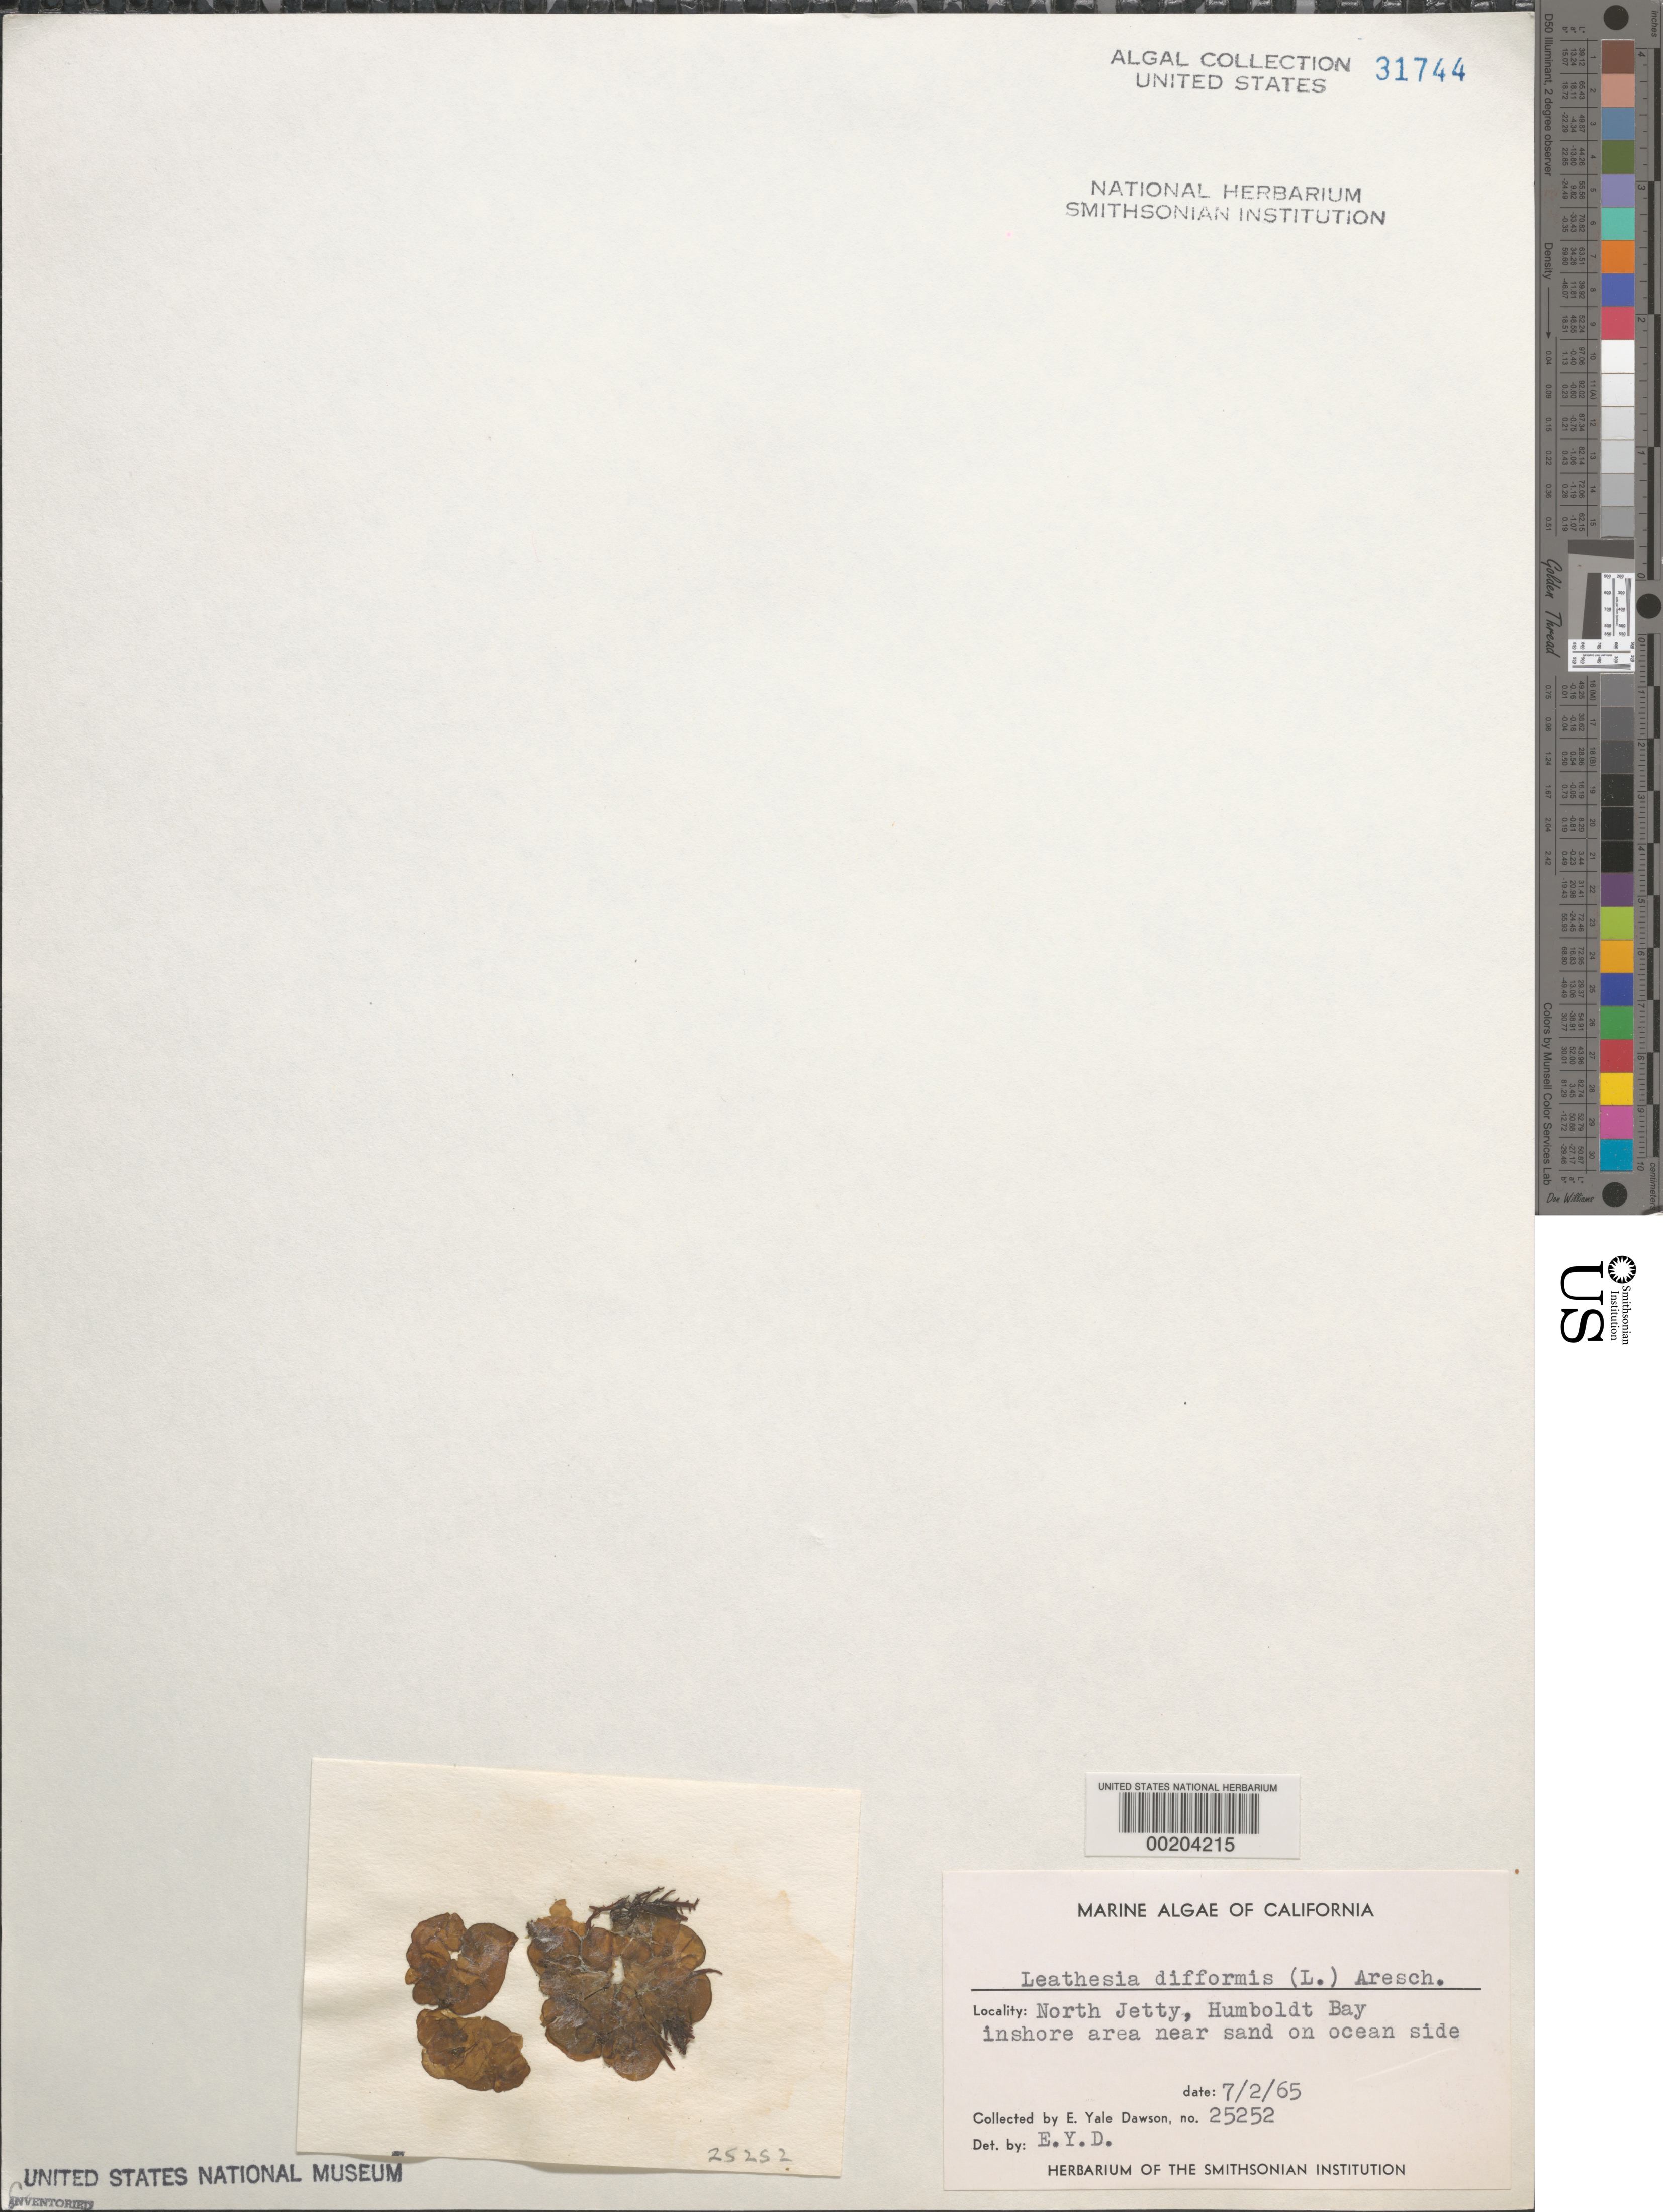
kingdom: Chromista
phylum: Ochrophyta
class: Phaeophyceae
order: Ectocarpales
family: Chordariaceae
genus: Leathesia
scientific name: Leathesia difformis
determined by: Dawson, E. Y.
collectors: E. Y. Dawson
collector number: EYD 25252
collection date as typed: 02 Jul 1965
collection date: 1965-07-02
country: United States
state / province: California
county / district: Humboldt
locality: Humboldt Bay, North Jetty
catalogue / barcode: US 31744